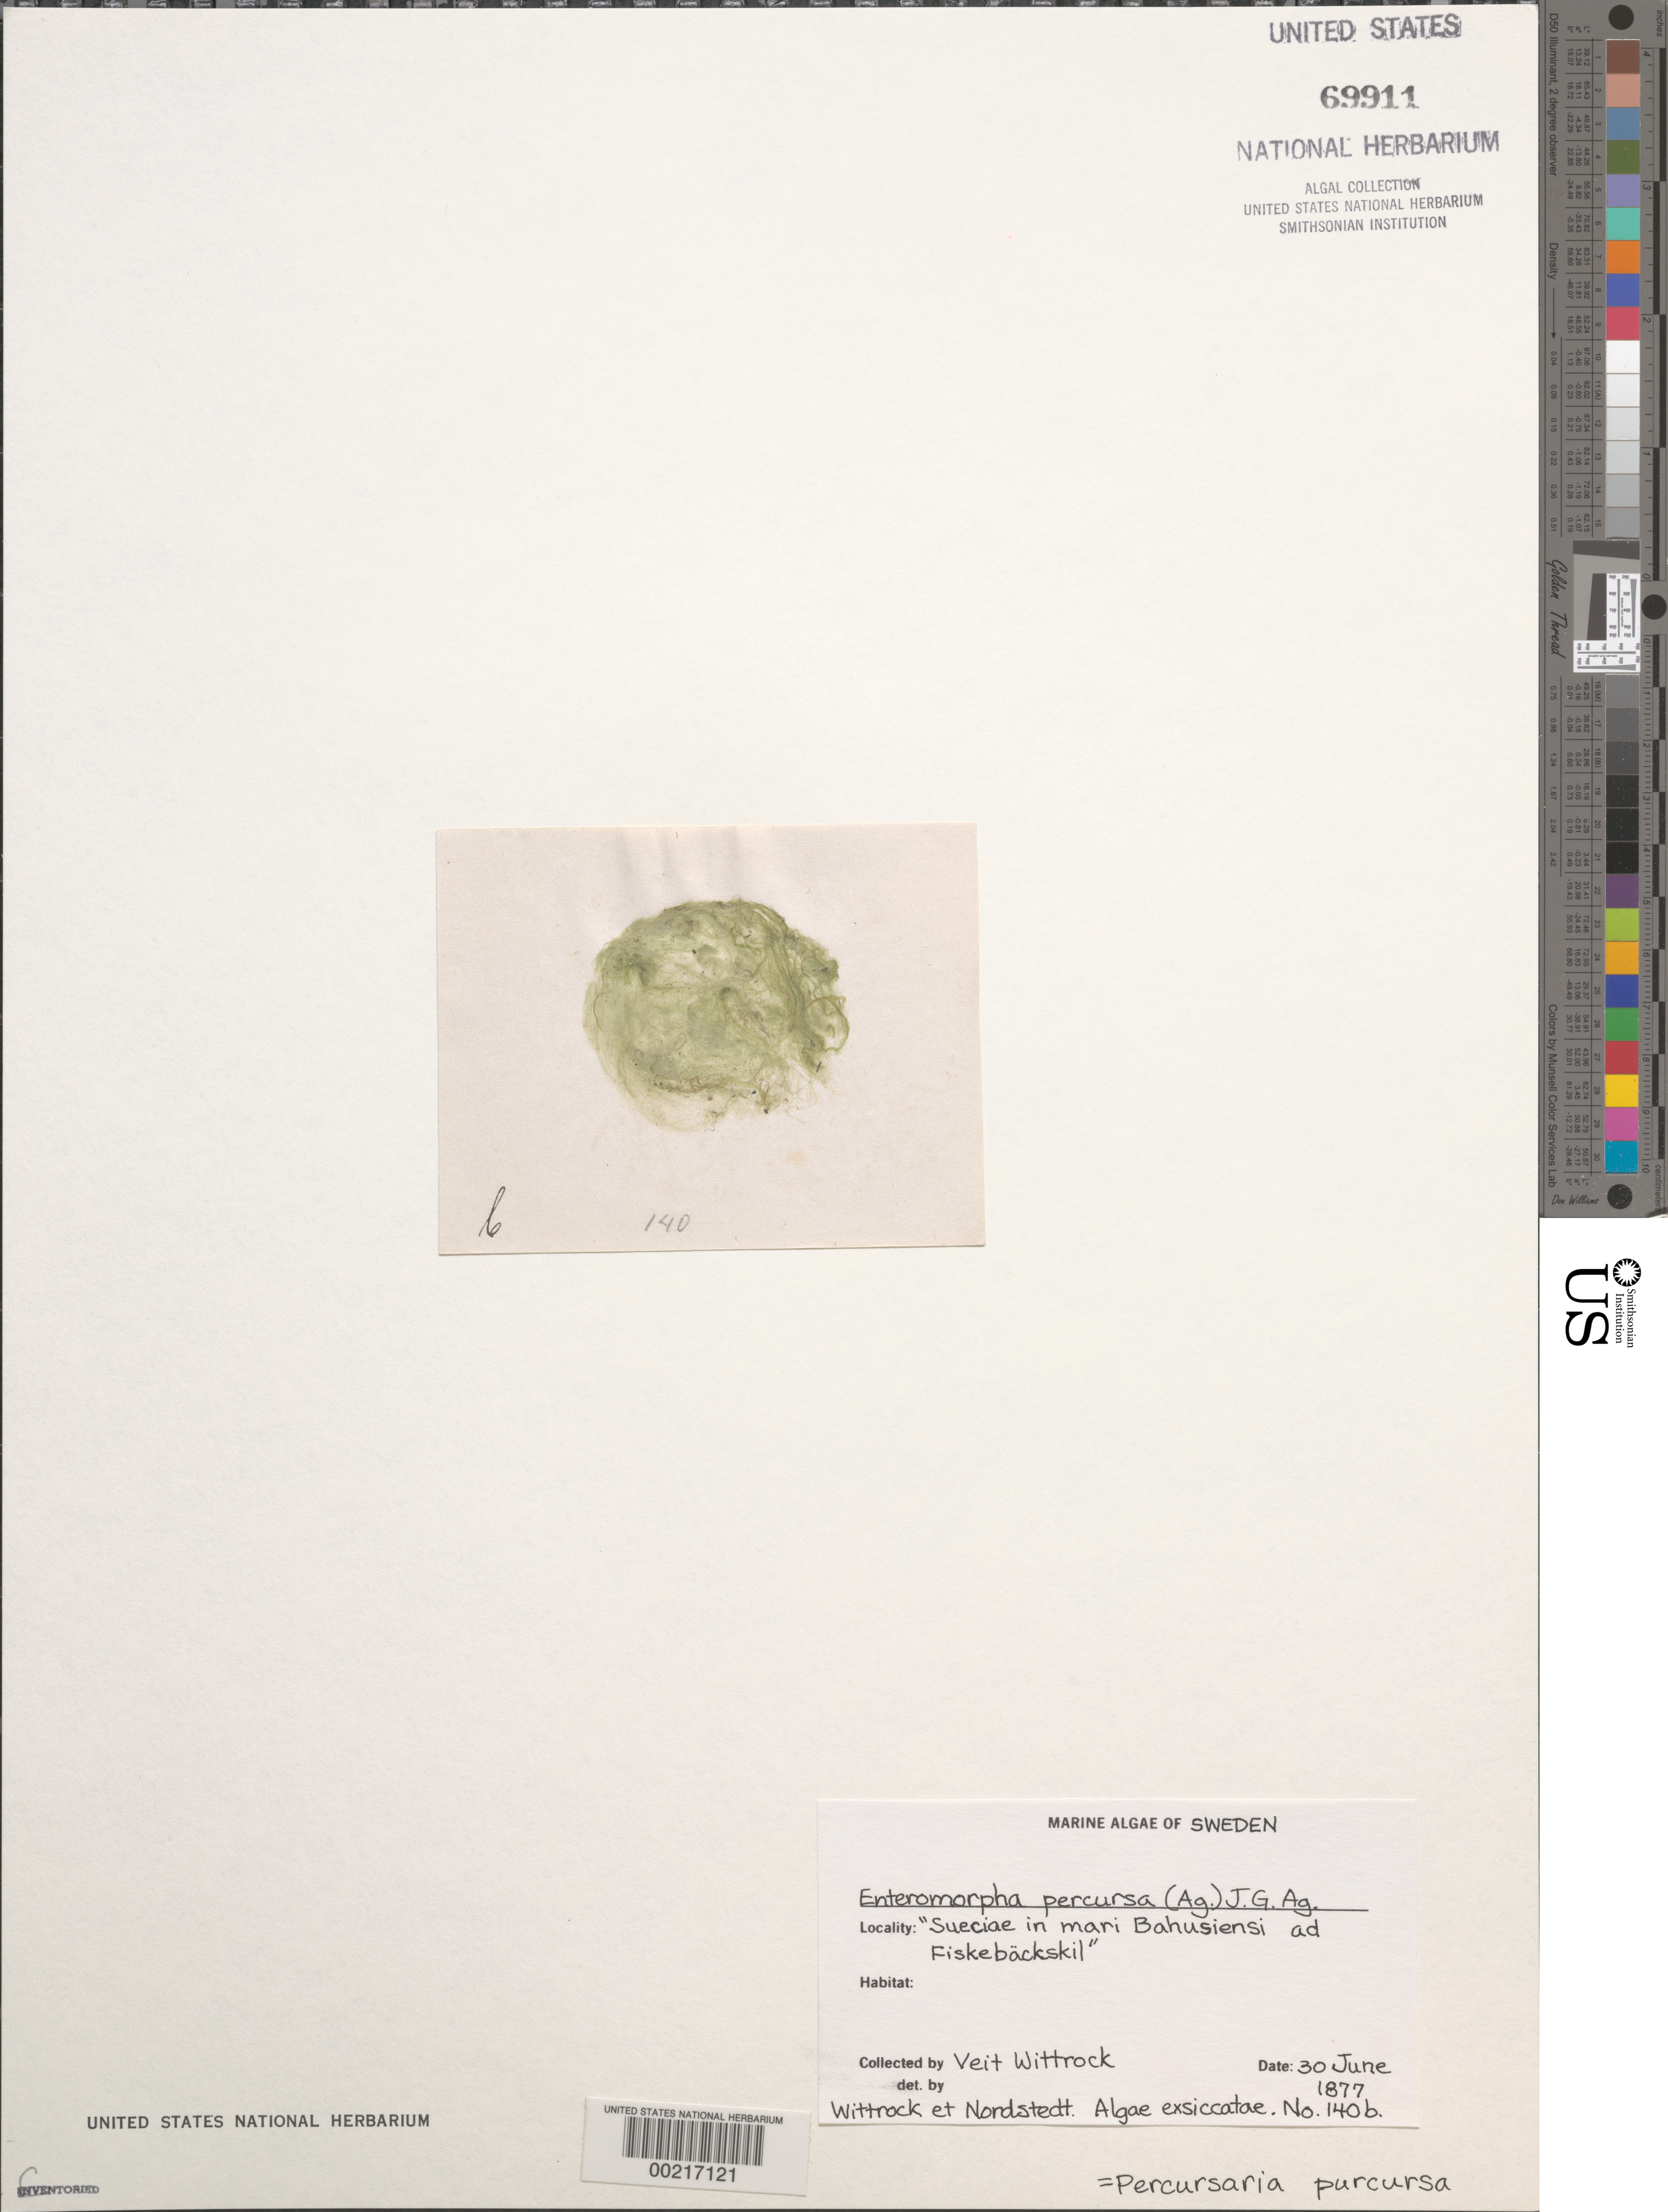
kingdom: Plantae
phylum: Chlorophyta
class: Ulvophyceae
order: Ulvales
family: Ulvaceae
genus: Percursaria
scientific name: Percursaria percursa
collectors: V. B. Wittrock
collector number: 140b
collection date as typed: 30 Jun 1877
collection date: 1877-06-30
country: Sweden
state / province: Västra Götaland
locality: Fiskebackskil, bohus bay (mari bahusiensi)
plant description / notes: Wittrock & Nordstedt, Algae Exsiccatae, as Enteromorpha percursa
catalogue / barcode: US 69911